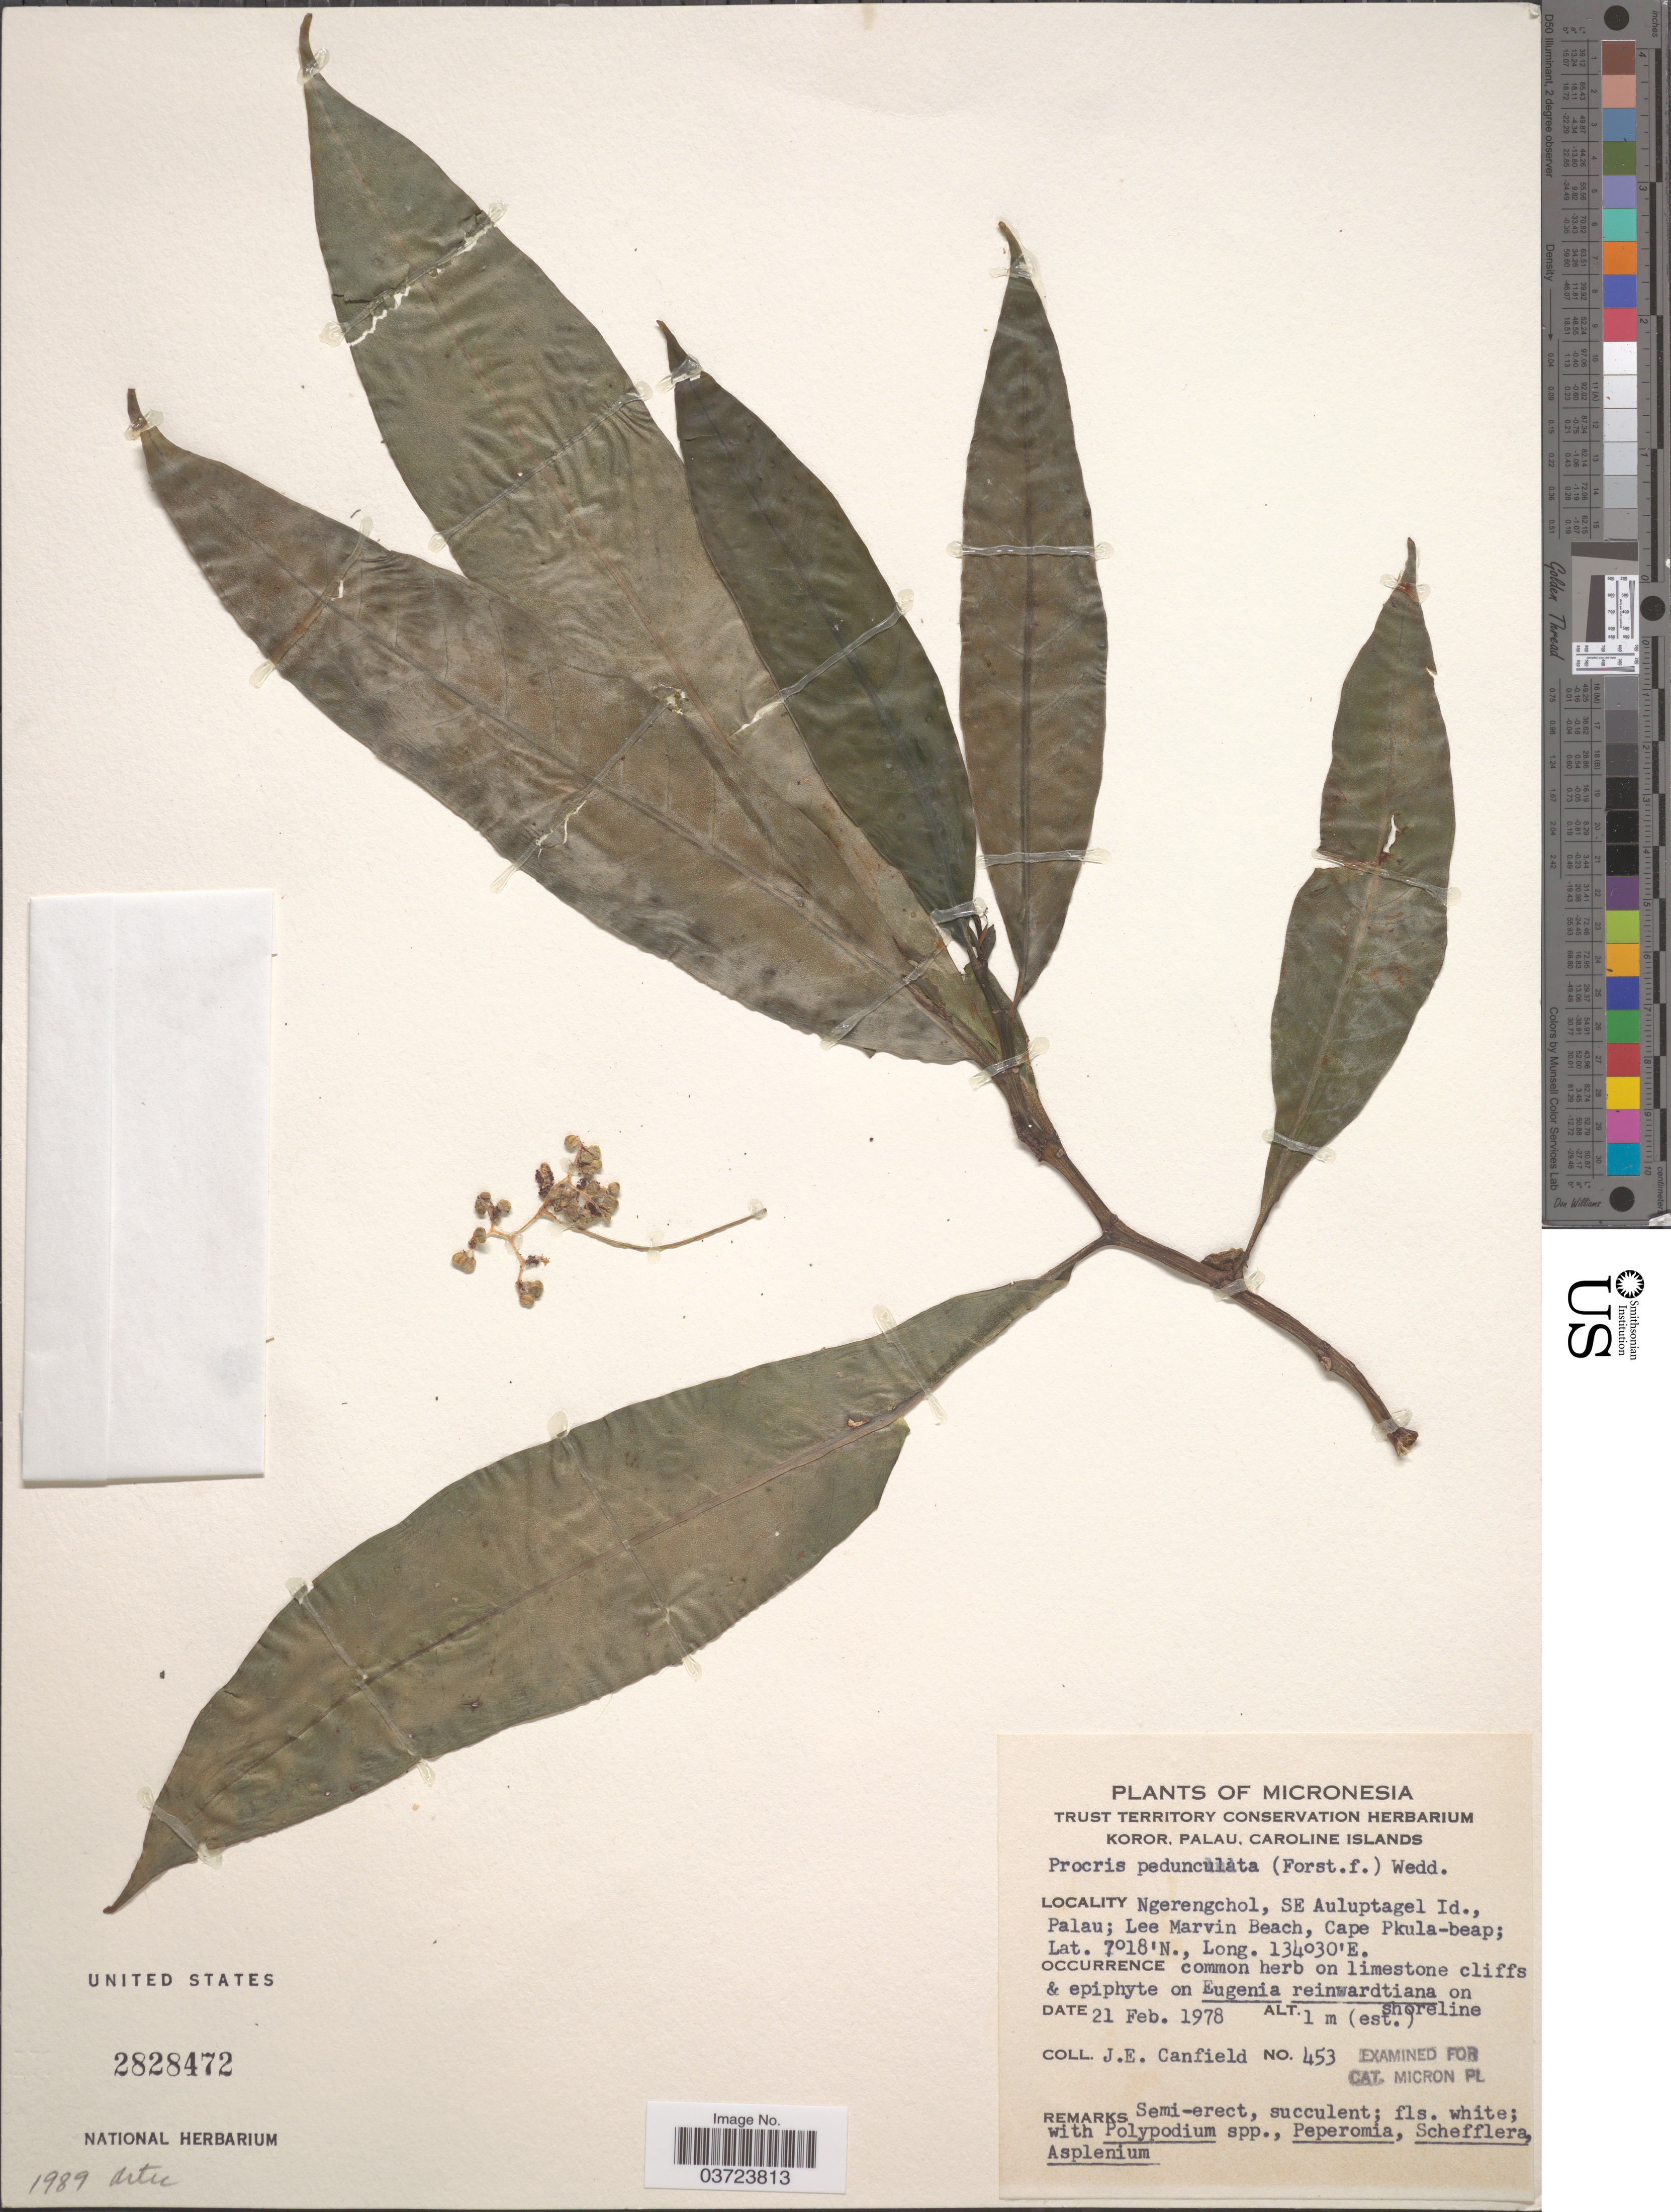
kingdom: Plantae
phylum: Tracheophyta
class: Magnoliopsida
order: Rosales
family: Urticaceae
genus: Procris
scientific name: Procris pedunculata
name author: (J.R. Forst. & G. Forst.) Wedd.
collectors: J. E. Canfield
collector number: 453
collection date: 1978-02-21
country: Palau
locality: Koror, Palau, Caroline Islands. Ngerengchol, SE Auluptagel Id., Palau; Lee Marvin Beach, Cape Pkula-beap.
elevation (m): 1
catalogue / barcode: US 2828472